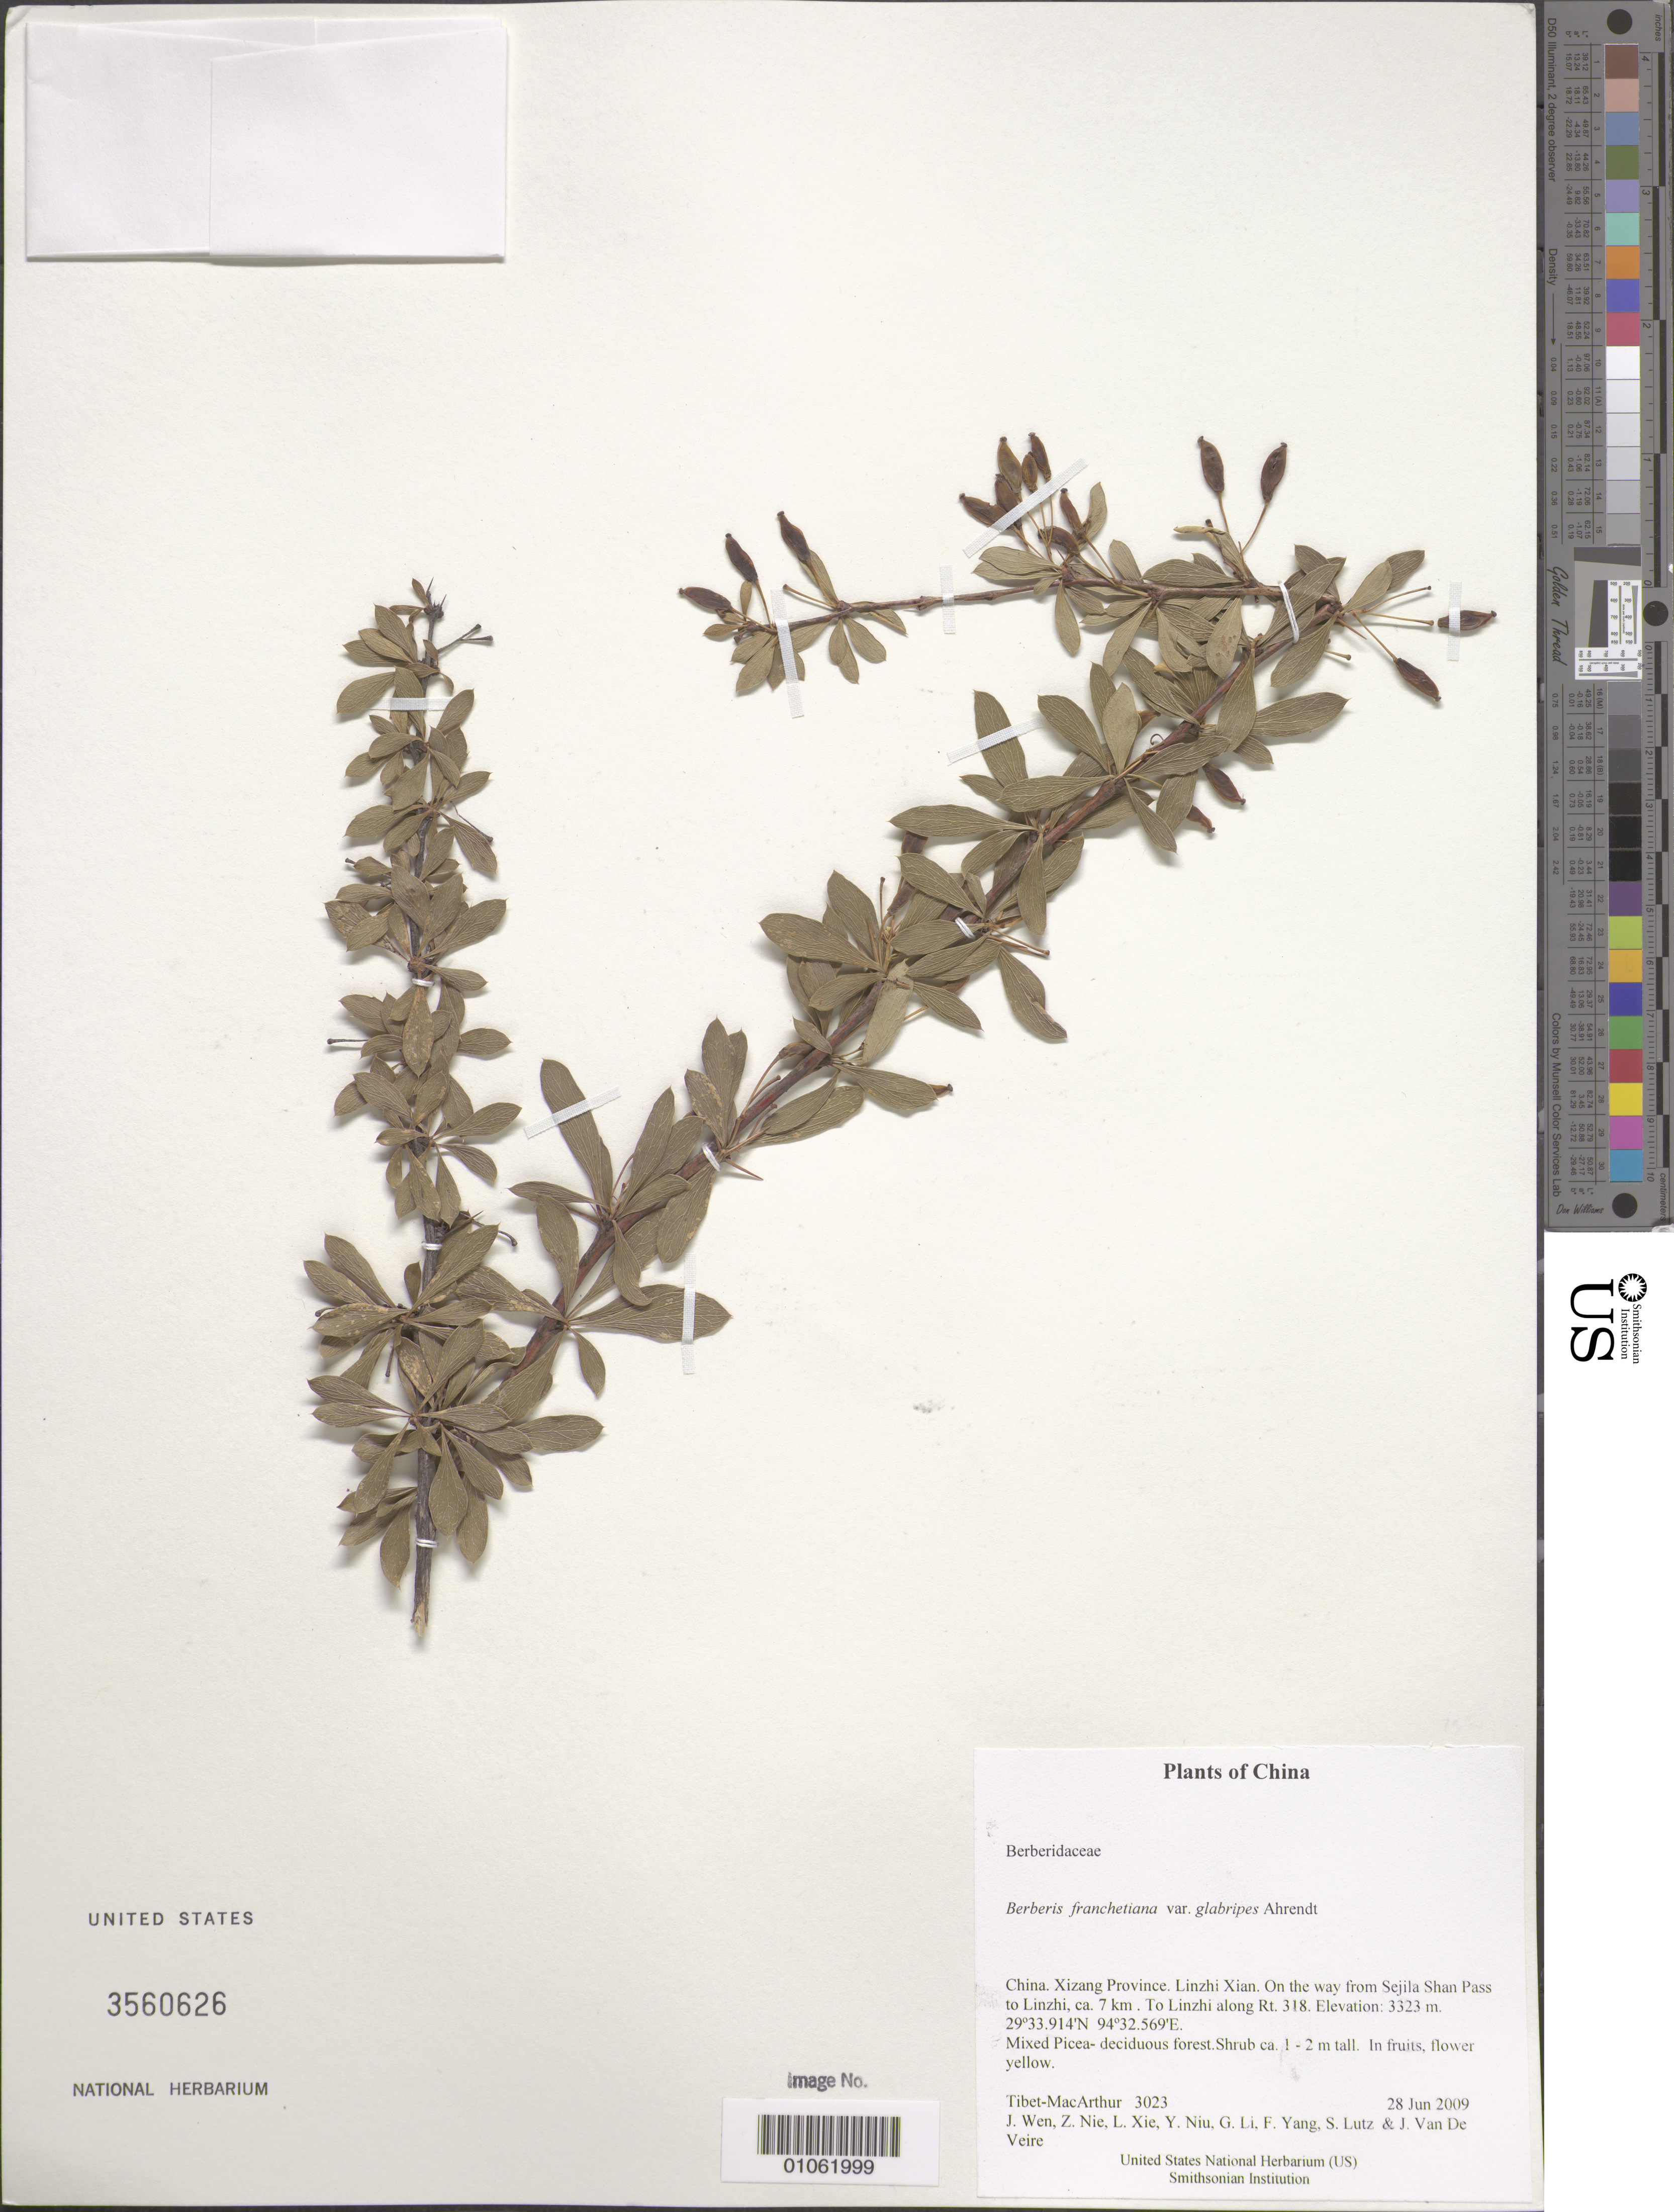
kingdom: Plantae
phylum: Tracheophyta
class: Magnoliopsida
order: Ranunculales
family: Berberidaceae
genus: Berberis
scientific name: Berberis franchetiana var. glabripes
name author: Ahrendt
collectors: Tibet-MacArthur, J. Wen, Z. Nie, L. Xie, Y. Niu, G. Li, F. Yang, S. Lutz & J. Van De Veire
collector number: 3023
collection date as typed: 28 Jun 2009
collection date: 2009-06-28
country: China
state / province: Xizang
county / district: Linzhi Xian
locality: On the way from Sejila Shan Pass to Linzhi, ca. 7 km . To Linzhi along Rt. 318.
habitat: Mixed Picea- deciduous forest.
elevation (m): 3323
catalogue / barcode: US 3560626